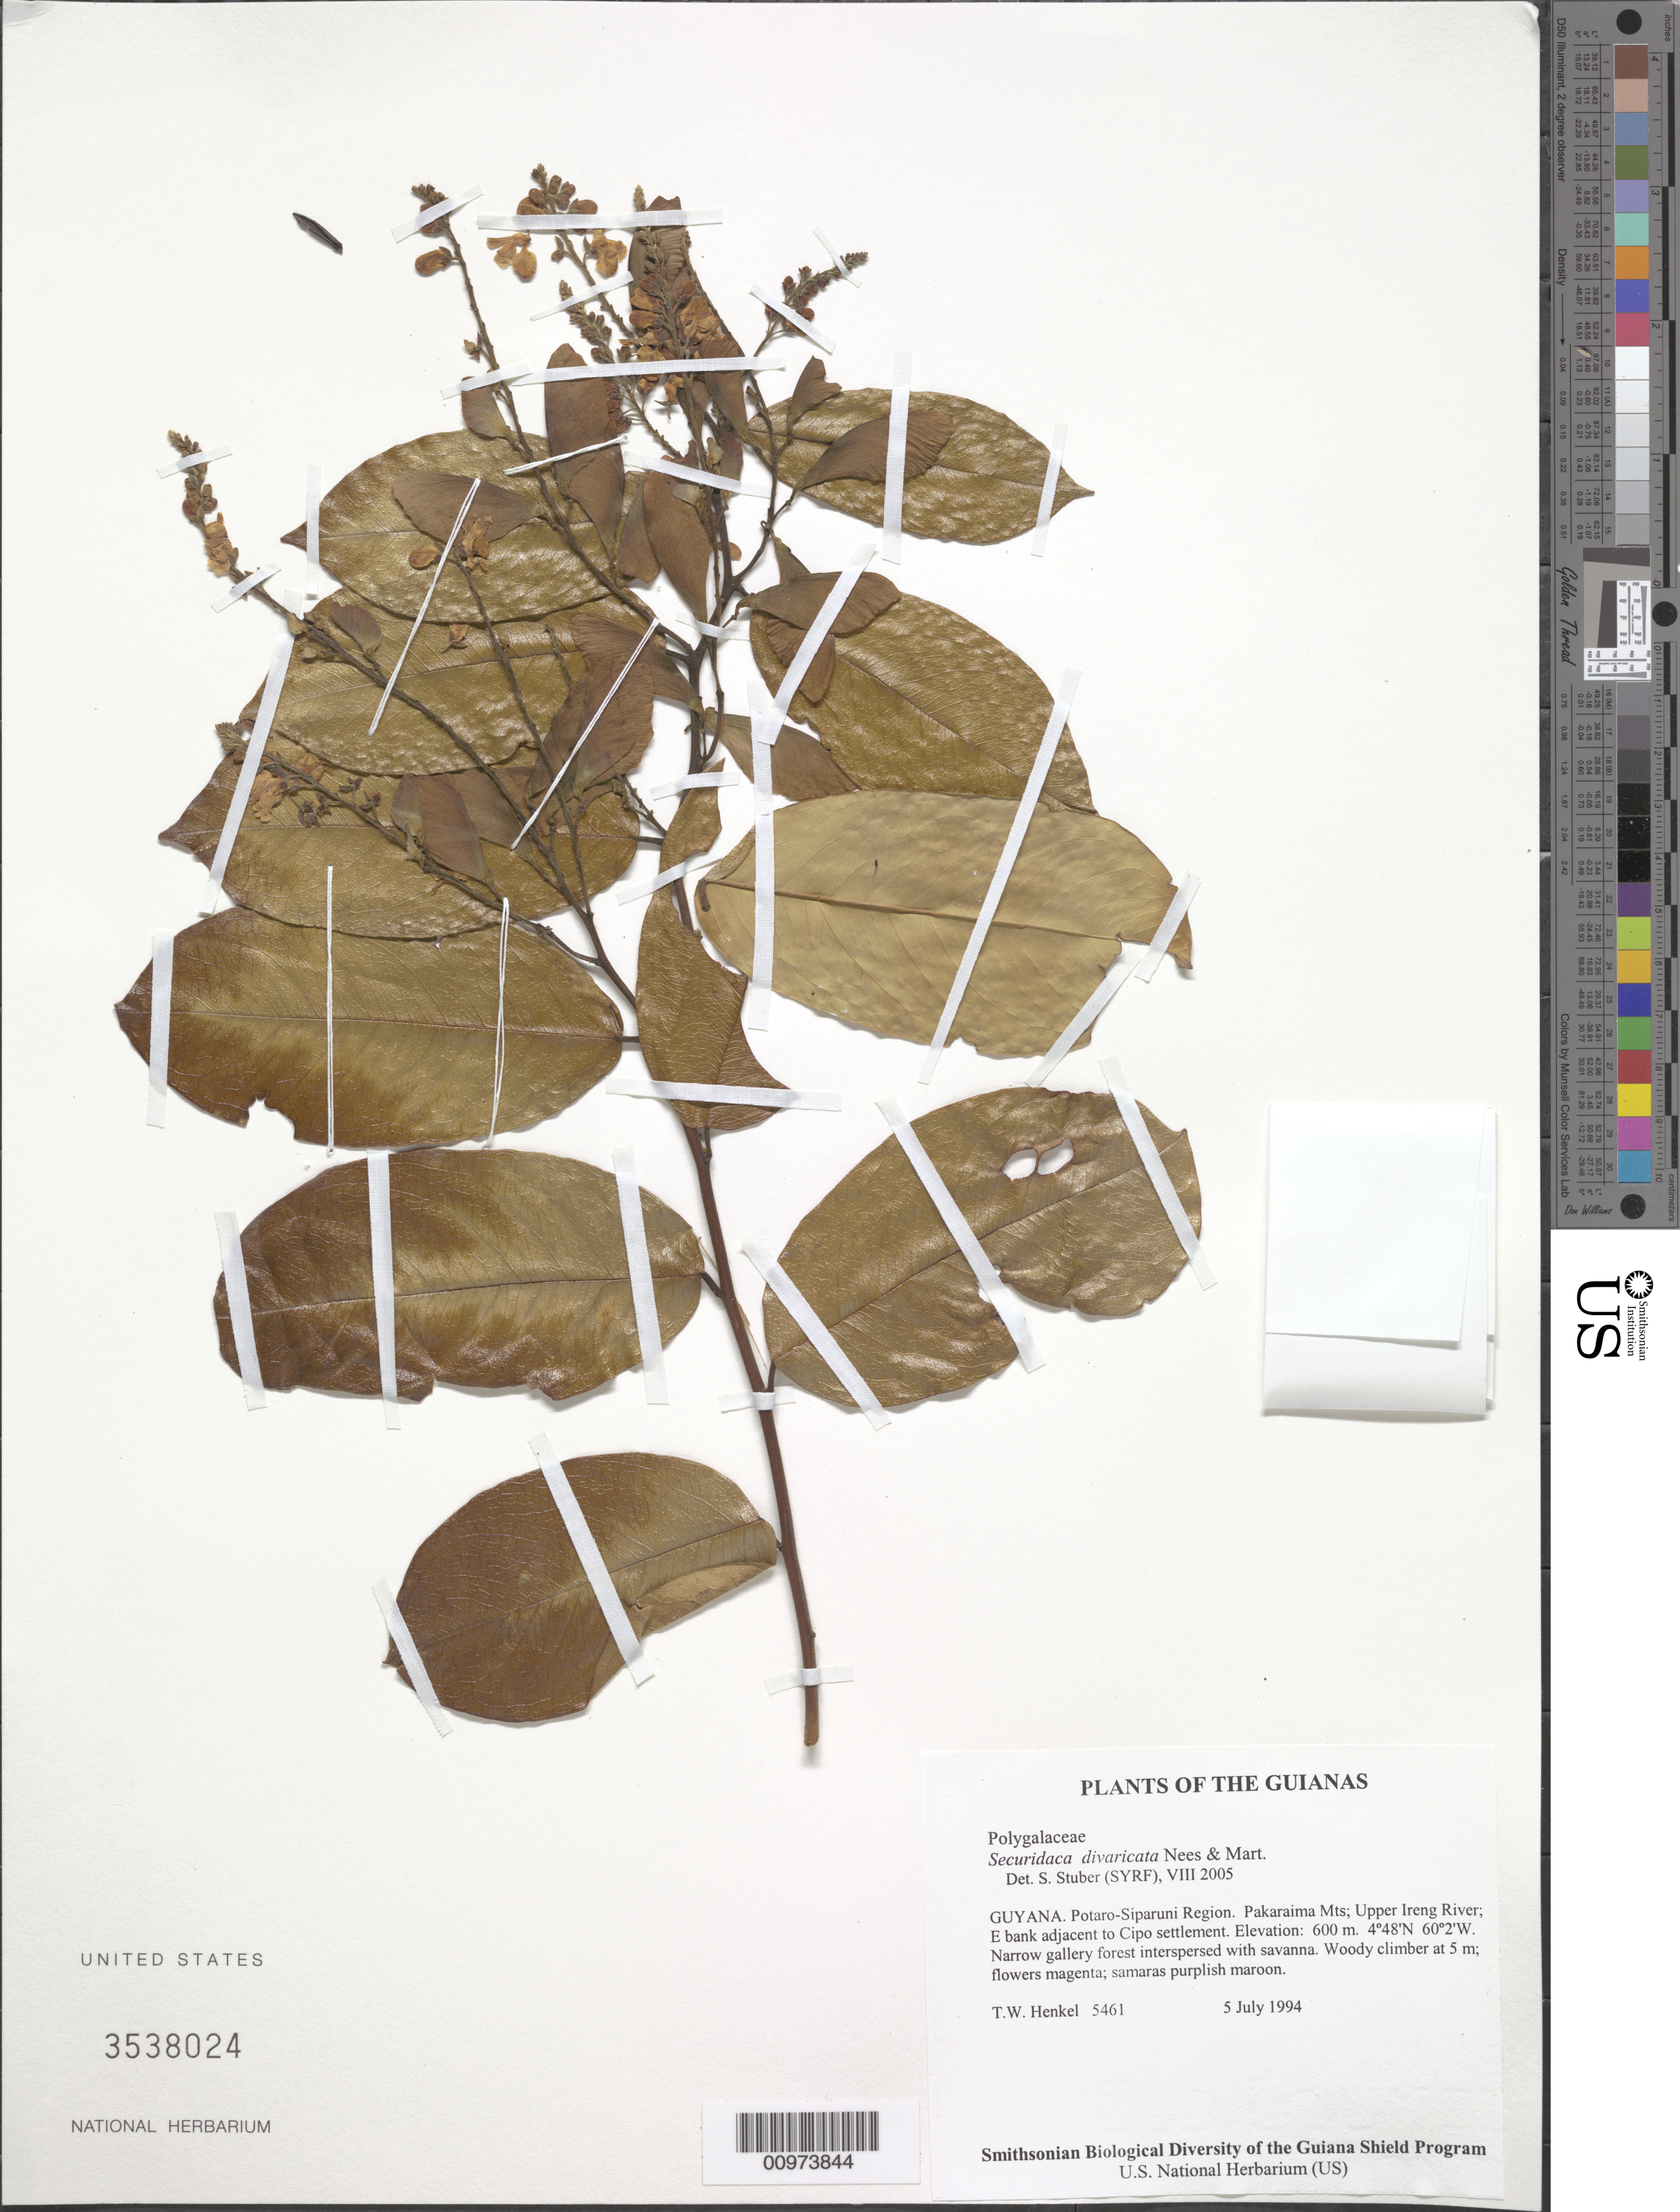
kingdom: Plantae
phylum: Tracheophyta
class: Magnoliopsida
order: Fabales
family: Polygalaceae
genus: Securidaca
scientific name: Securidaca divaricata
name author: Nees & Mart.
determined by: Stuber, S.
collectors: T. Henkel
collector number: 5461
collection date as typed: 5 July 1994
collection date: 1994-07-05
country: Guyana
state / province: Potaro-Siparuni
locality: Pakaraima Mts; Upper Ireng River; E bank adjacent to Cipo settlement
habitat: Narrow gallery forest interspersed with savanna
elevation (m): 600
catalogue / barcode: US 3538024